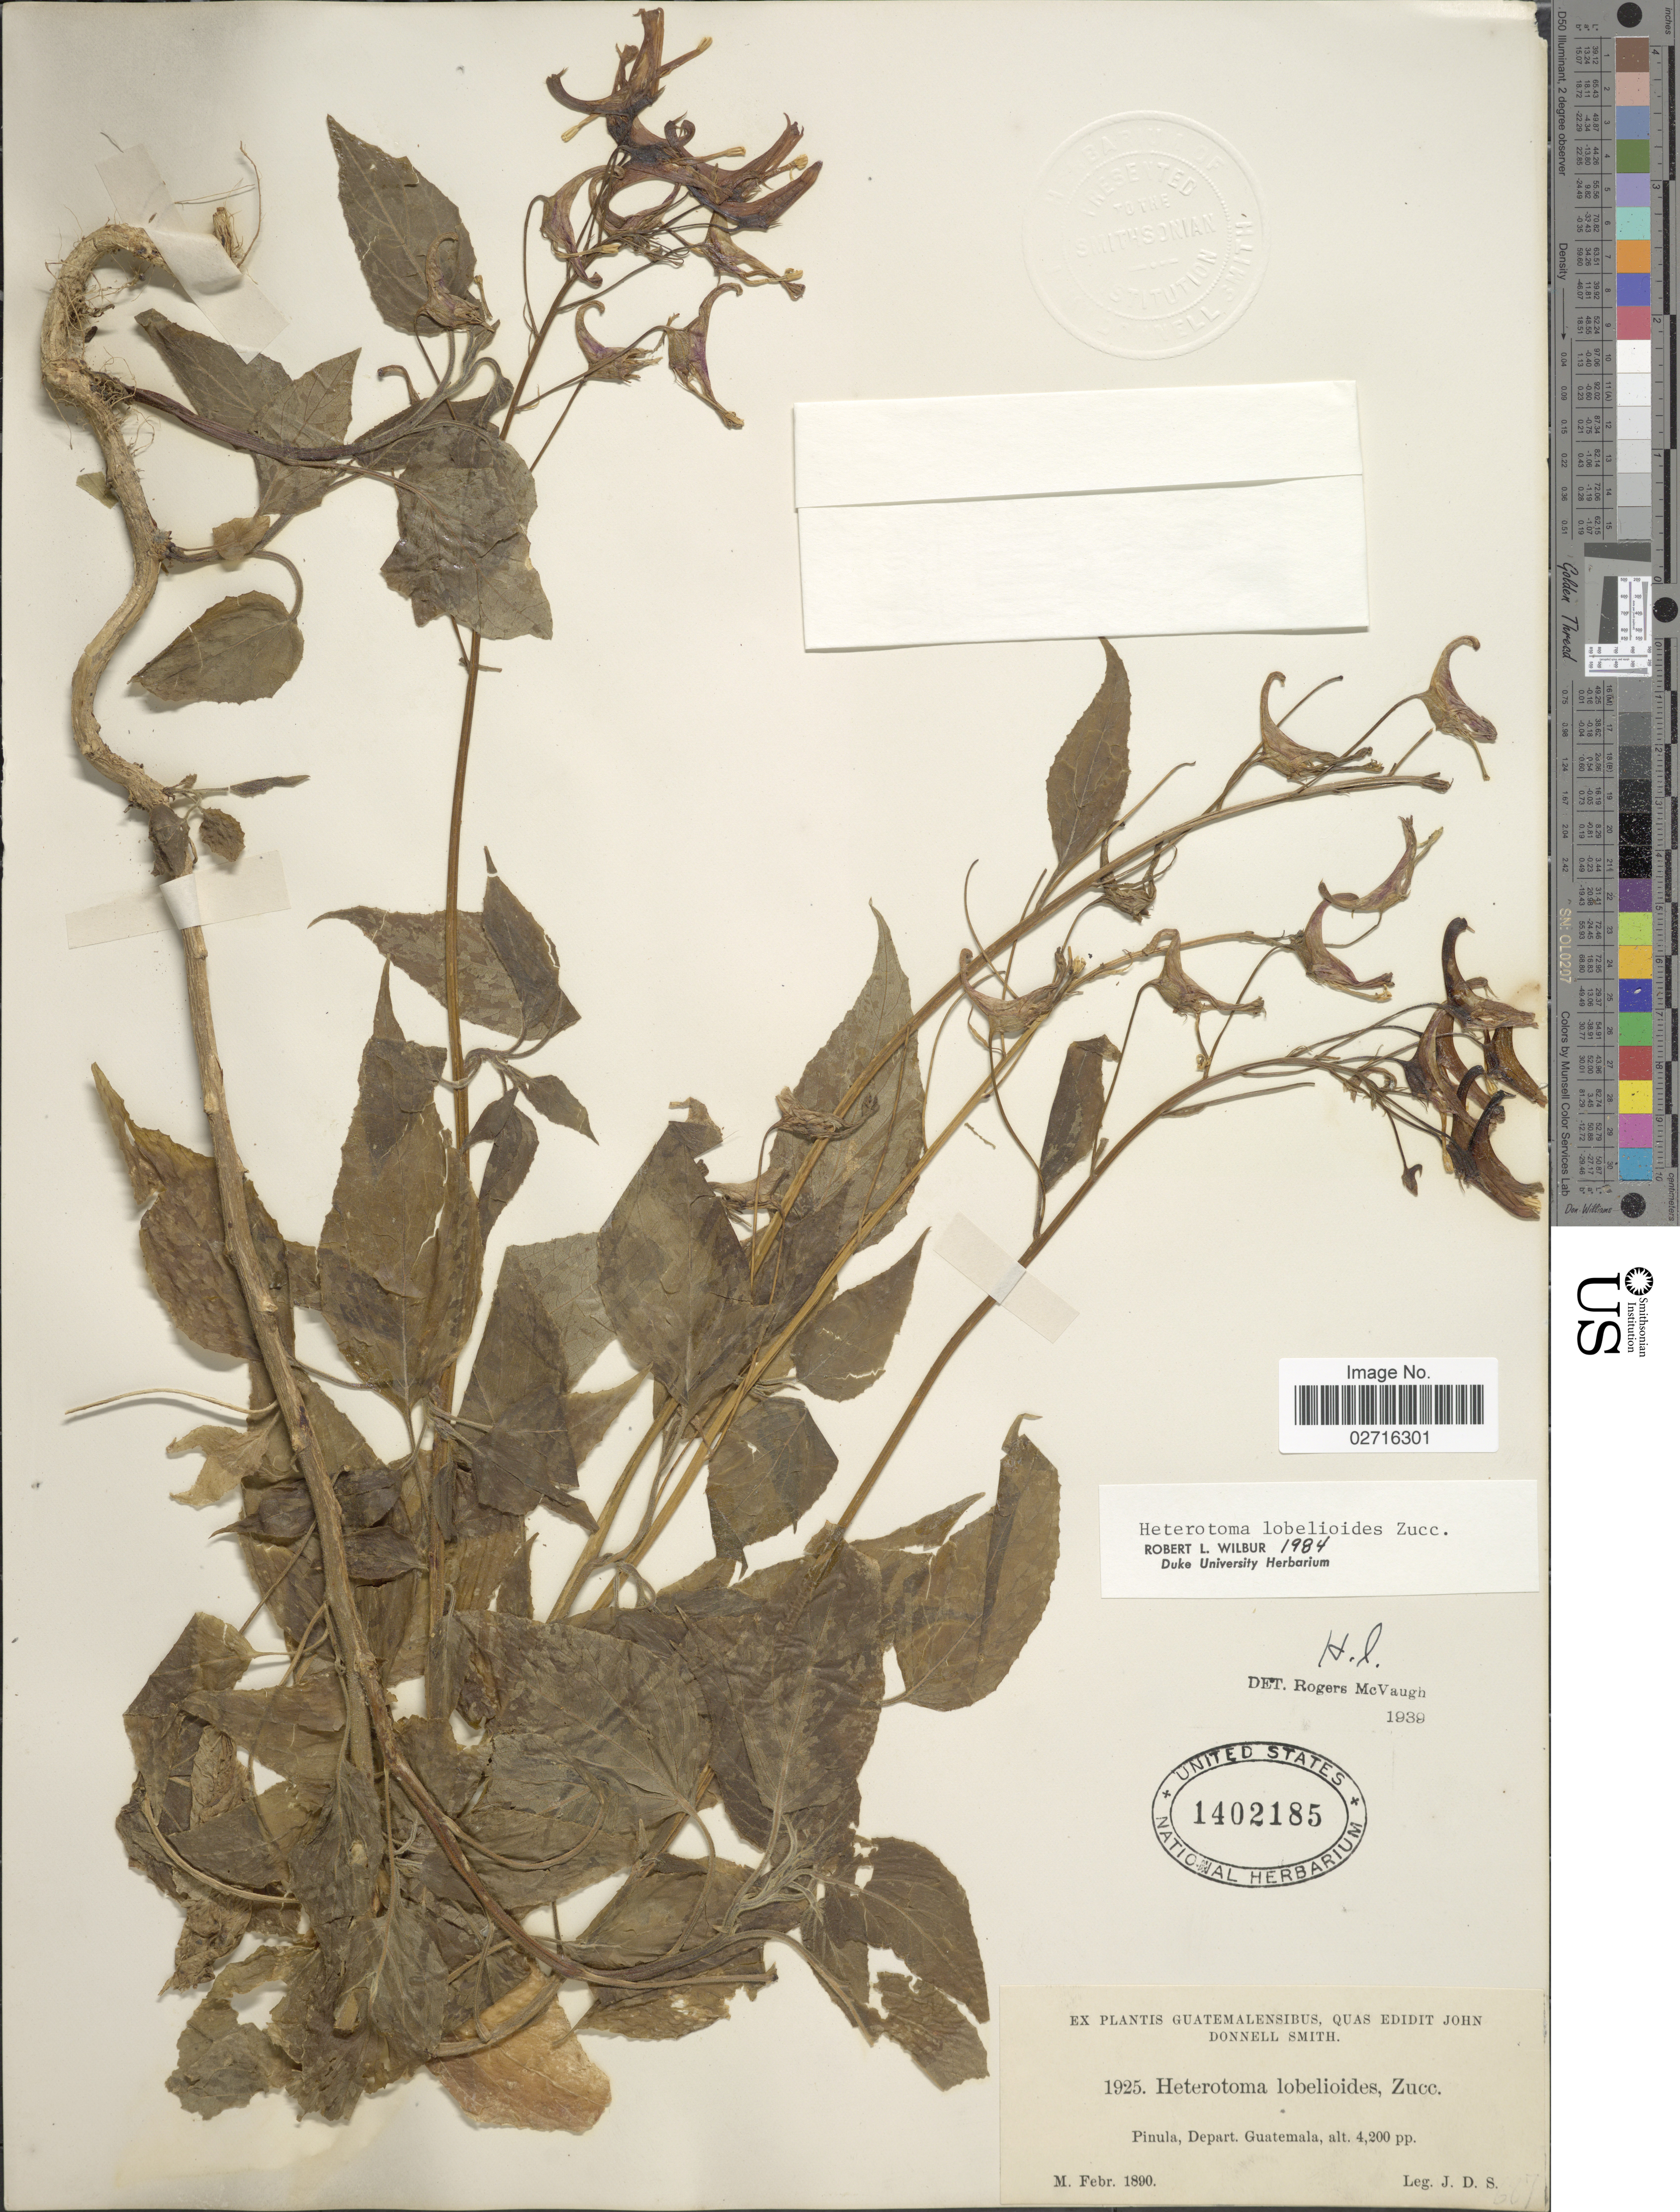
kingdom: Plantae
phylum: Tracheophyta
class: Magnoliopsida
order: Asterales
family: Campanulaceae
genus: Heterotoma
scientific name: Heterotoma lobelioides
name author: Zucc.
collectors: J. Donnell Smith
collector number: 1925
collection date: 1890-02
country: Guatemala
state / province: Guatemala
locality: Pinula, Depart. Guatemala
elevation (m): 1280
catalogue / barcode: US 1402185